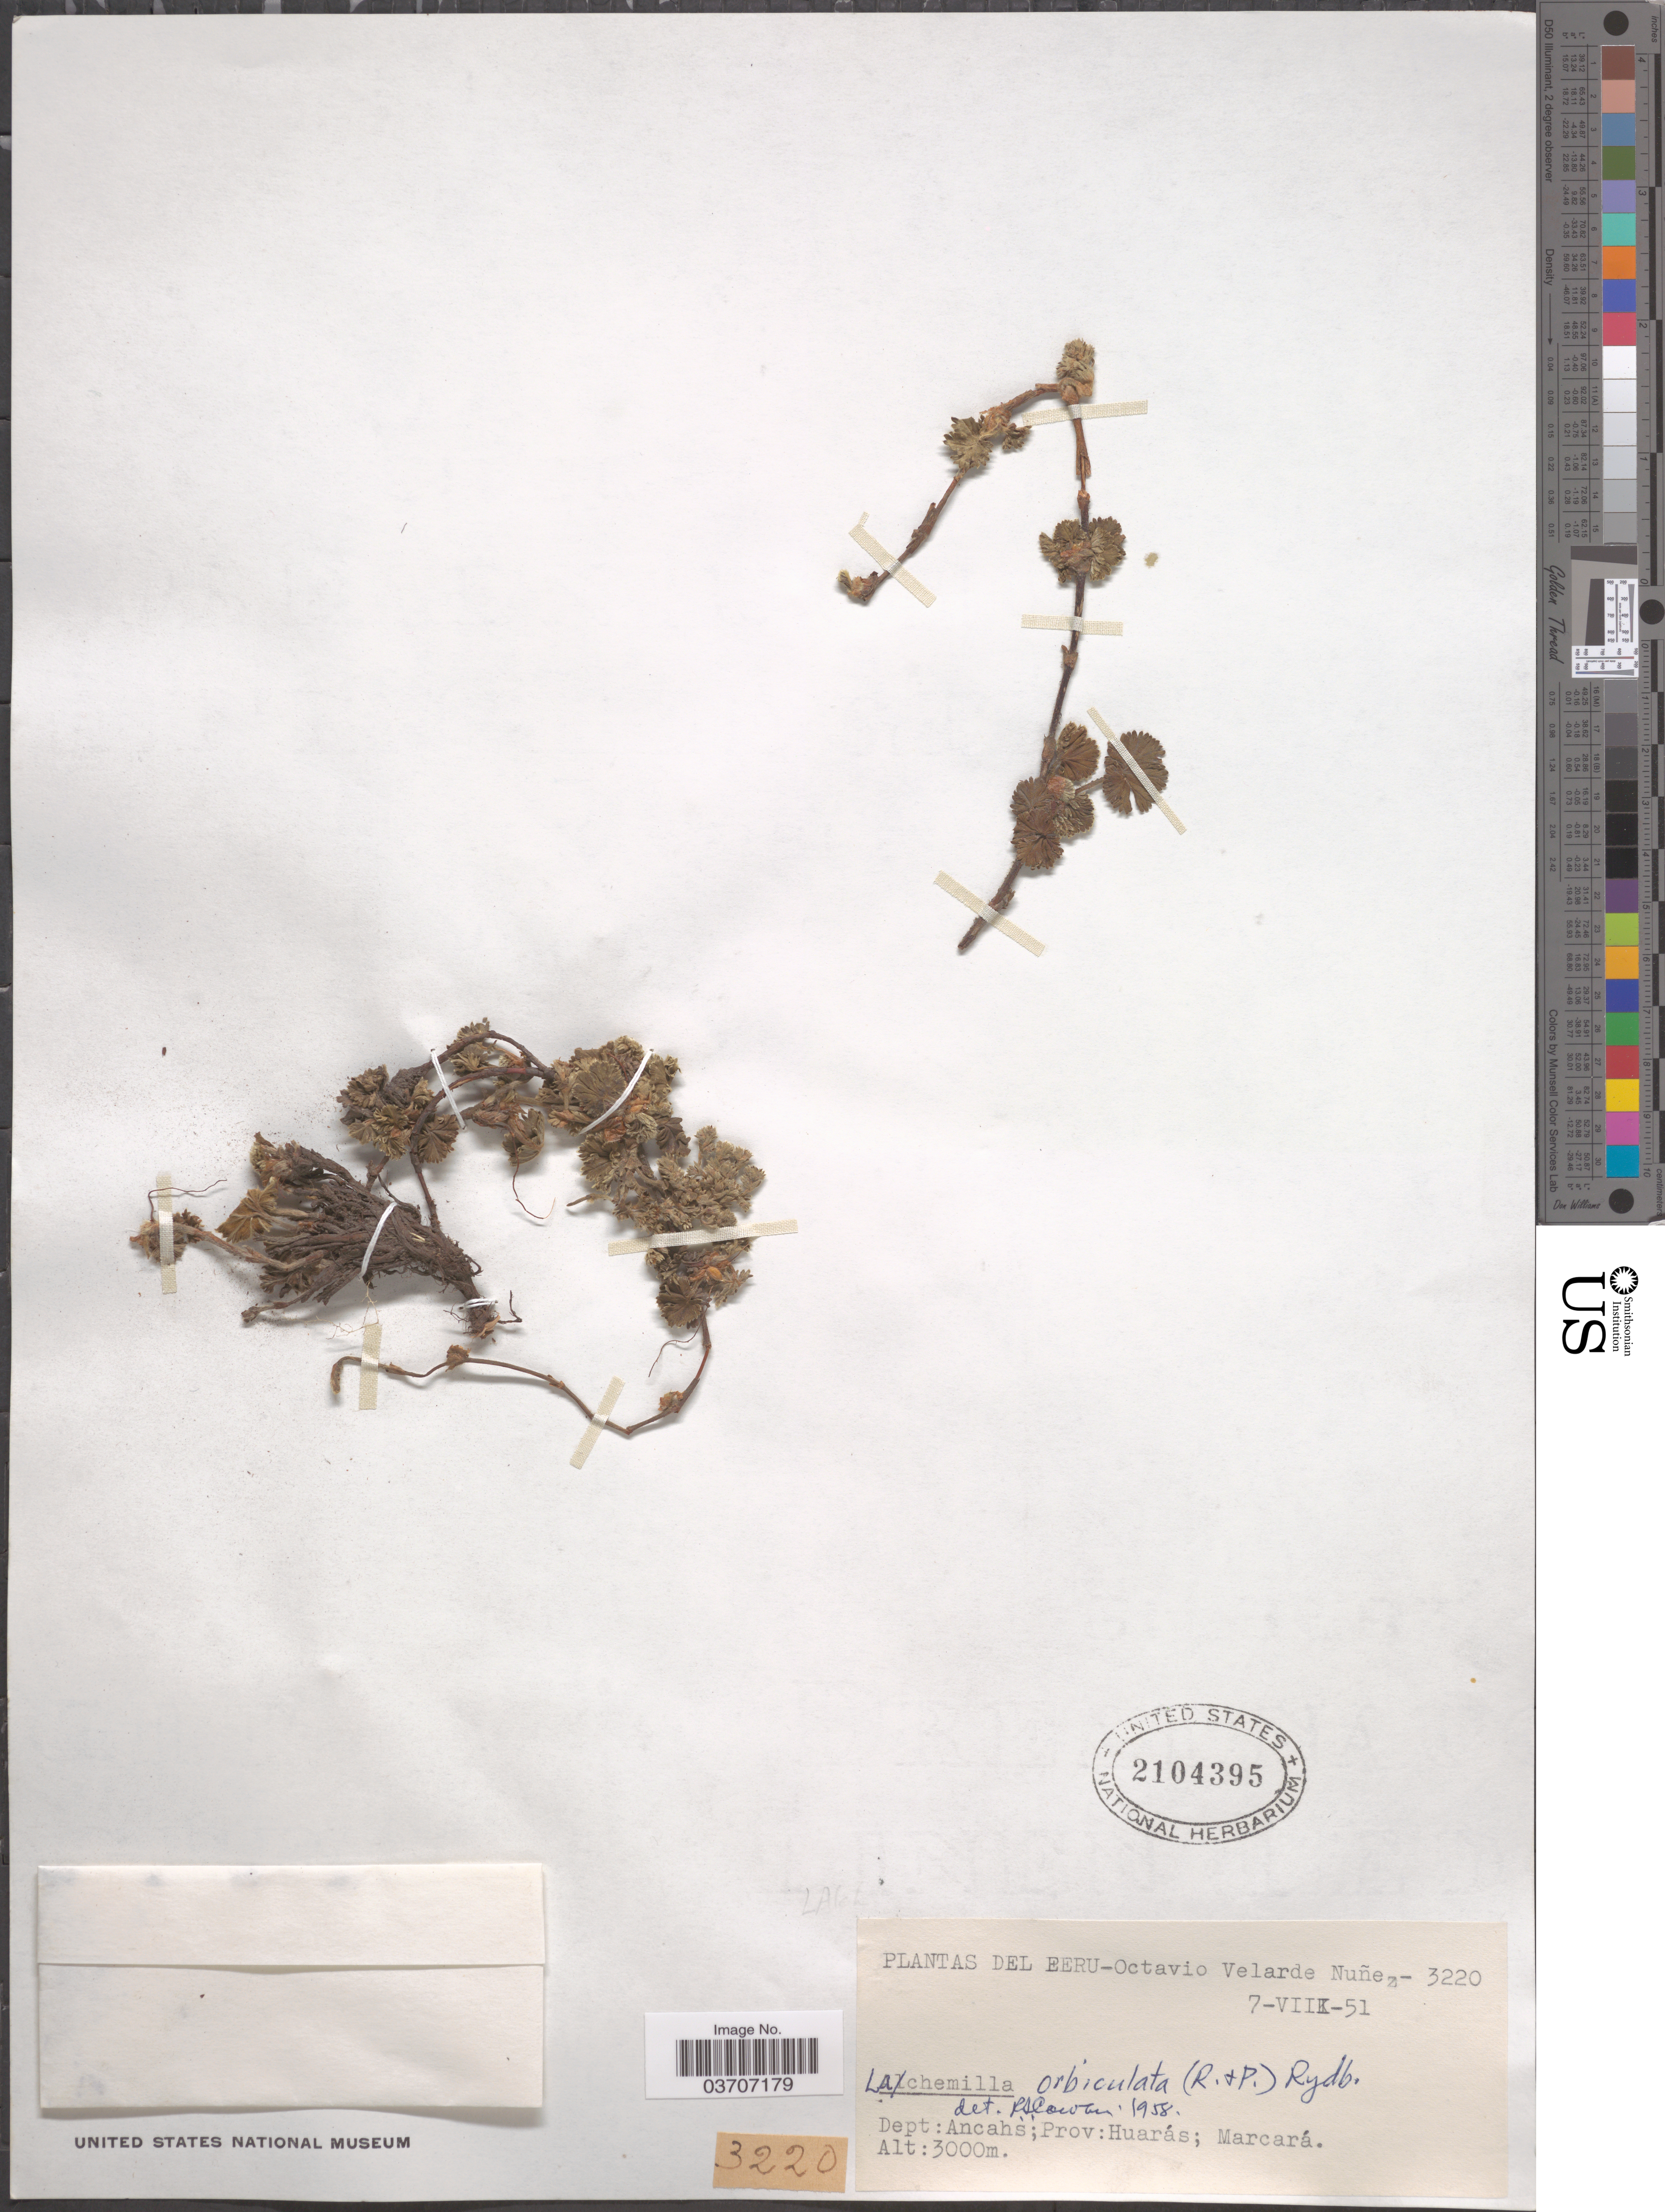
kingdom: Plantae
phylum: Tracheophyta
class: Magnoliopsida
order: Rosales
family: Rosaceae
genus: Lachemilla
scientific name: Lachemilla orbiculata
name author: (Ruiz & Pav.) Rydb.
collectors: O. Nuñez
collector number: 3220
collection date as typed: Transcribed d/m/y: 7/7/51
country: Peru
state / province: Ancash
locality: Dept: Ancahs; Prov: Huarás; Marcará.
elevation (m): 3000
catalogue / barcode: US 2104395